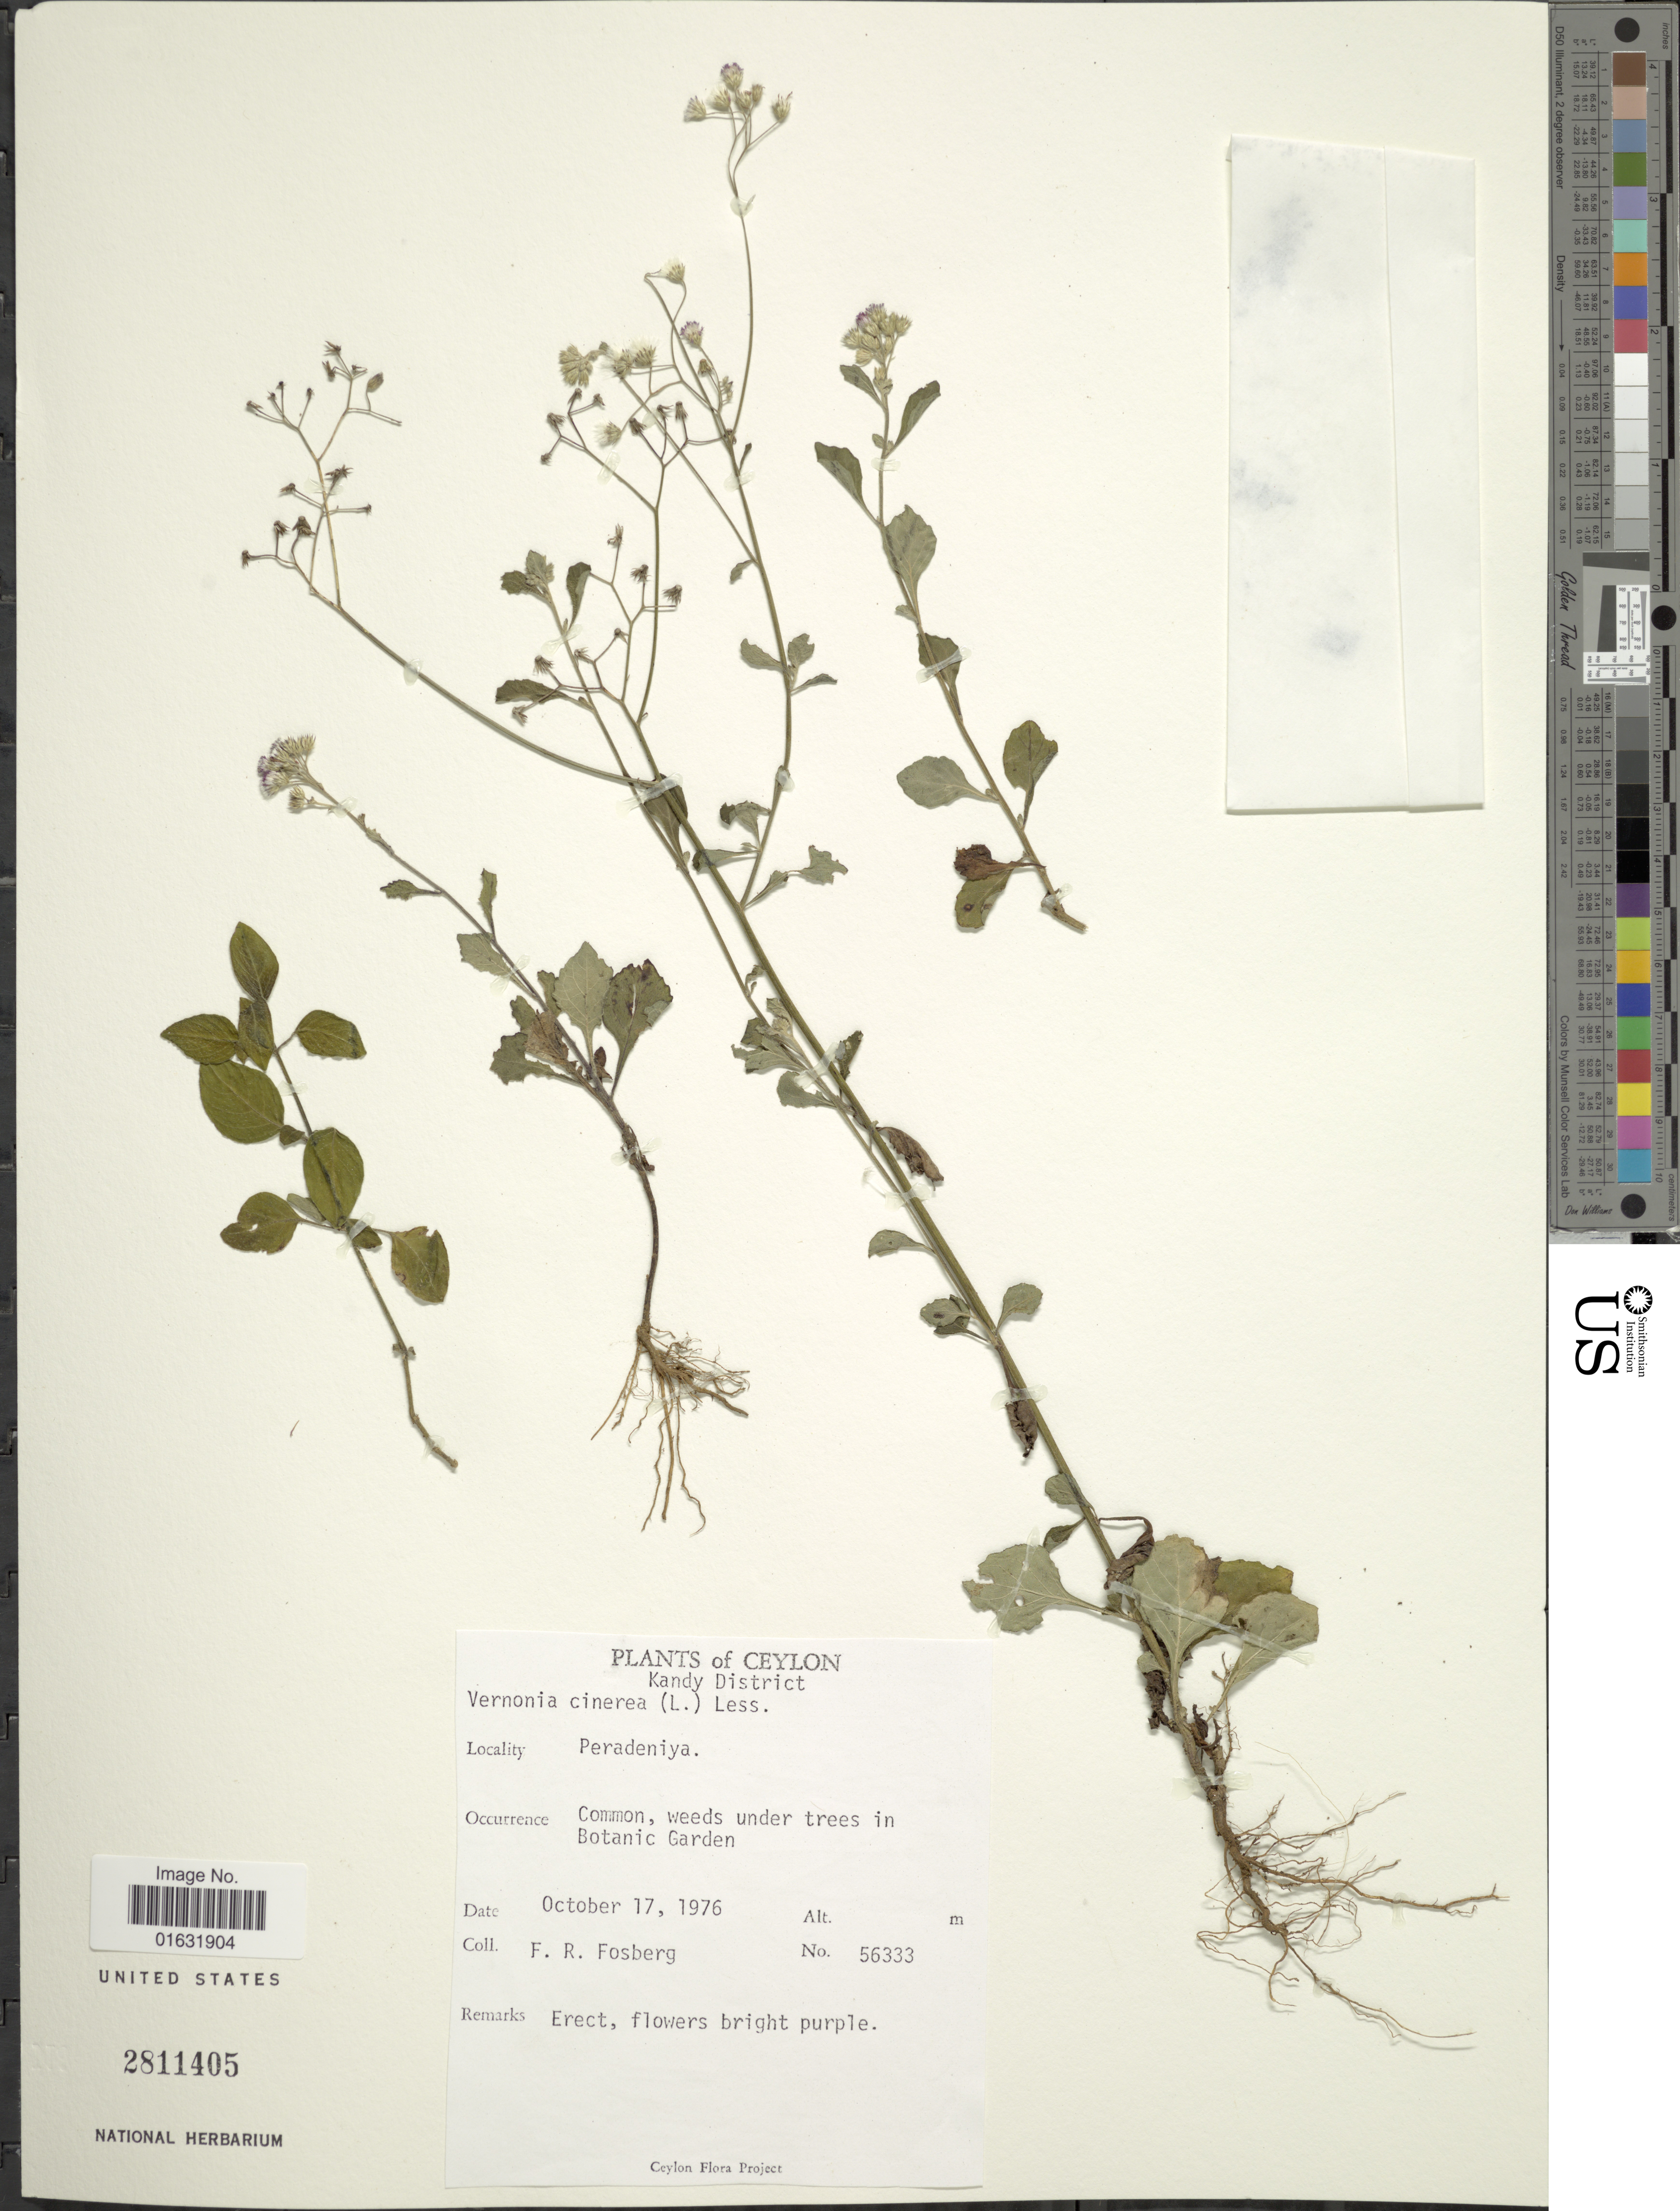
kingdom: Plantae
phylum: Tracheophyta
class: Magnoliopsida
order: Asterales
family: Asteraceae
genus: Cyanthillium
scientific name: Cyanthillium cinereum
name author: (L.) H. Rob.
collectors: F. R. Fosberg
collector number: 56333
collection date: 1976-10-17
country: Sri Lanka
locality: Ceylon, Kandy District, Peradeniya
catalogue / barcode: US 2811405